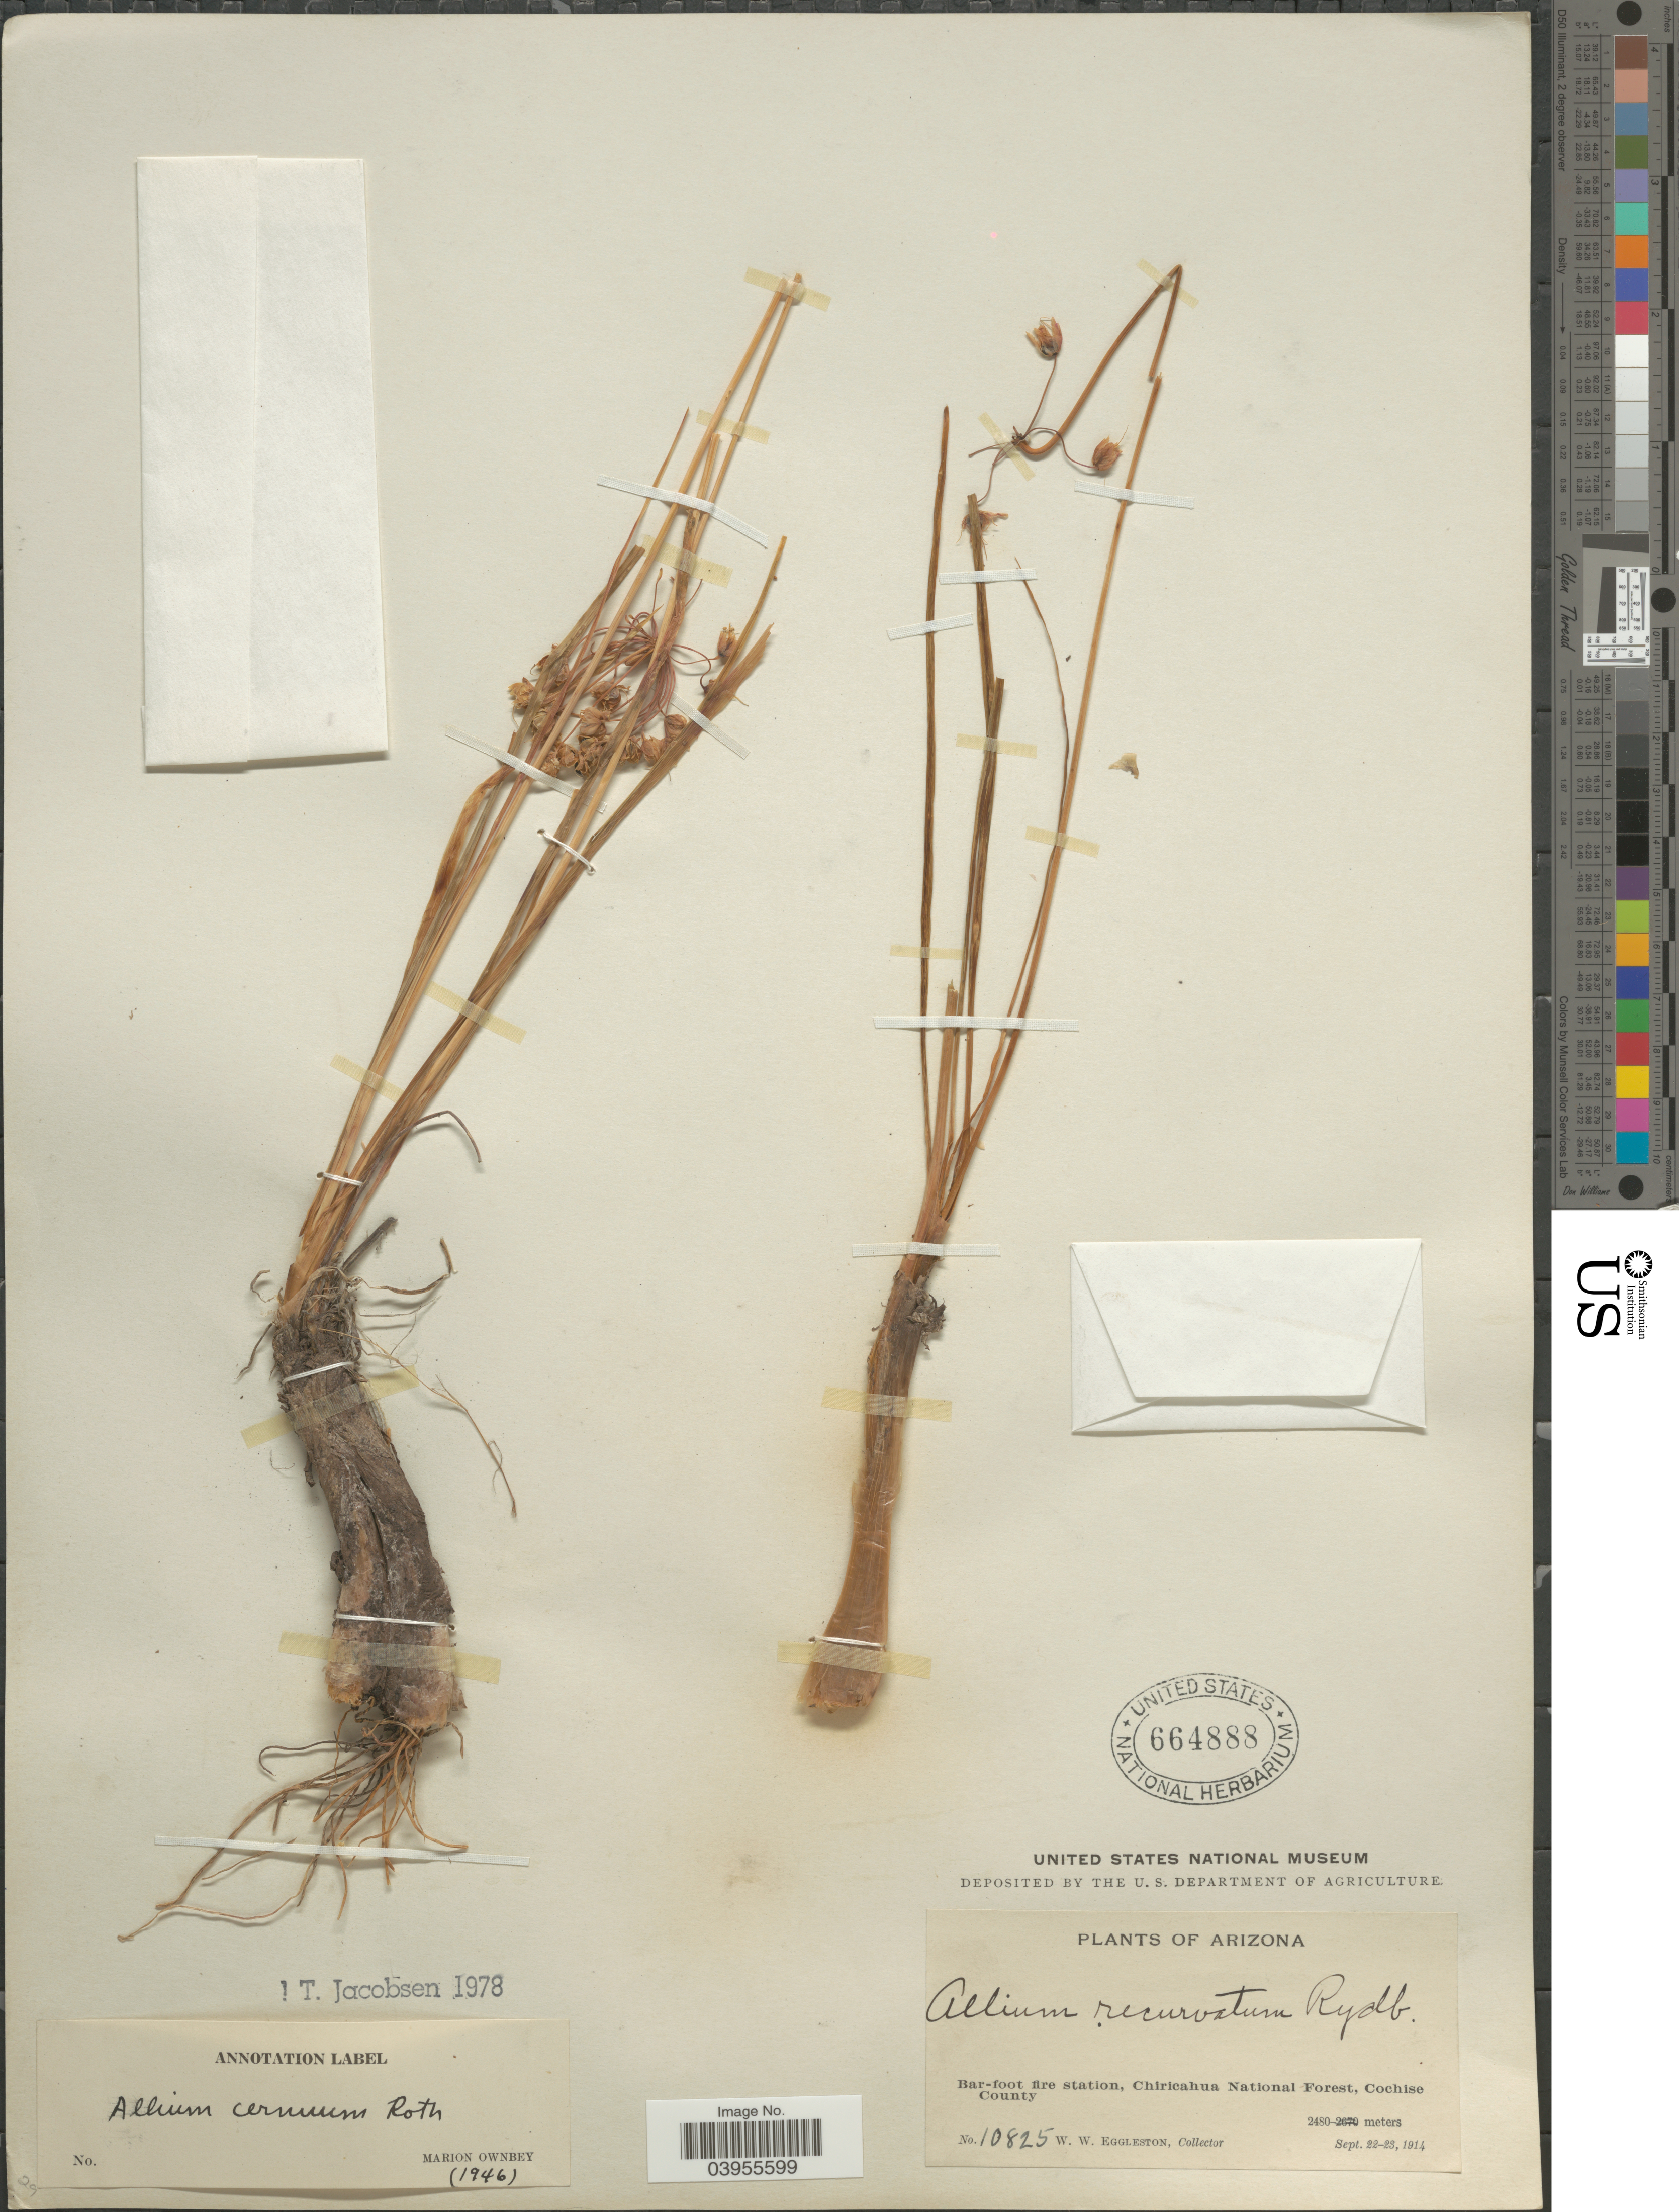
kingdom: Plantae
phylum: Tracheophyta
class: Liliopsida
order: Asparagales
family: Amaryllidaceae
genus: Allium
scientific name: Allium cernuum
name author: Roth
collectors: W. W. Eggleston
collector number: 10825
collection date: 1914-09-22/1914-09-23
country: United States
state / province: Arizona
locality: Bar-foot fire station, Chiricahua National Forest, Cochise County.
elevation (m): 2480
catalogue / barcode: US 664888